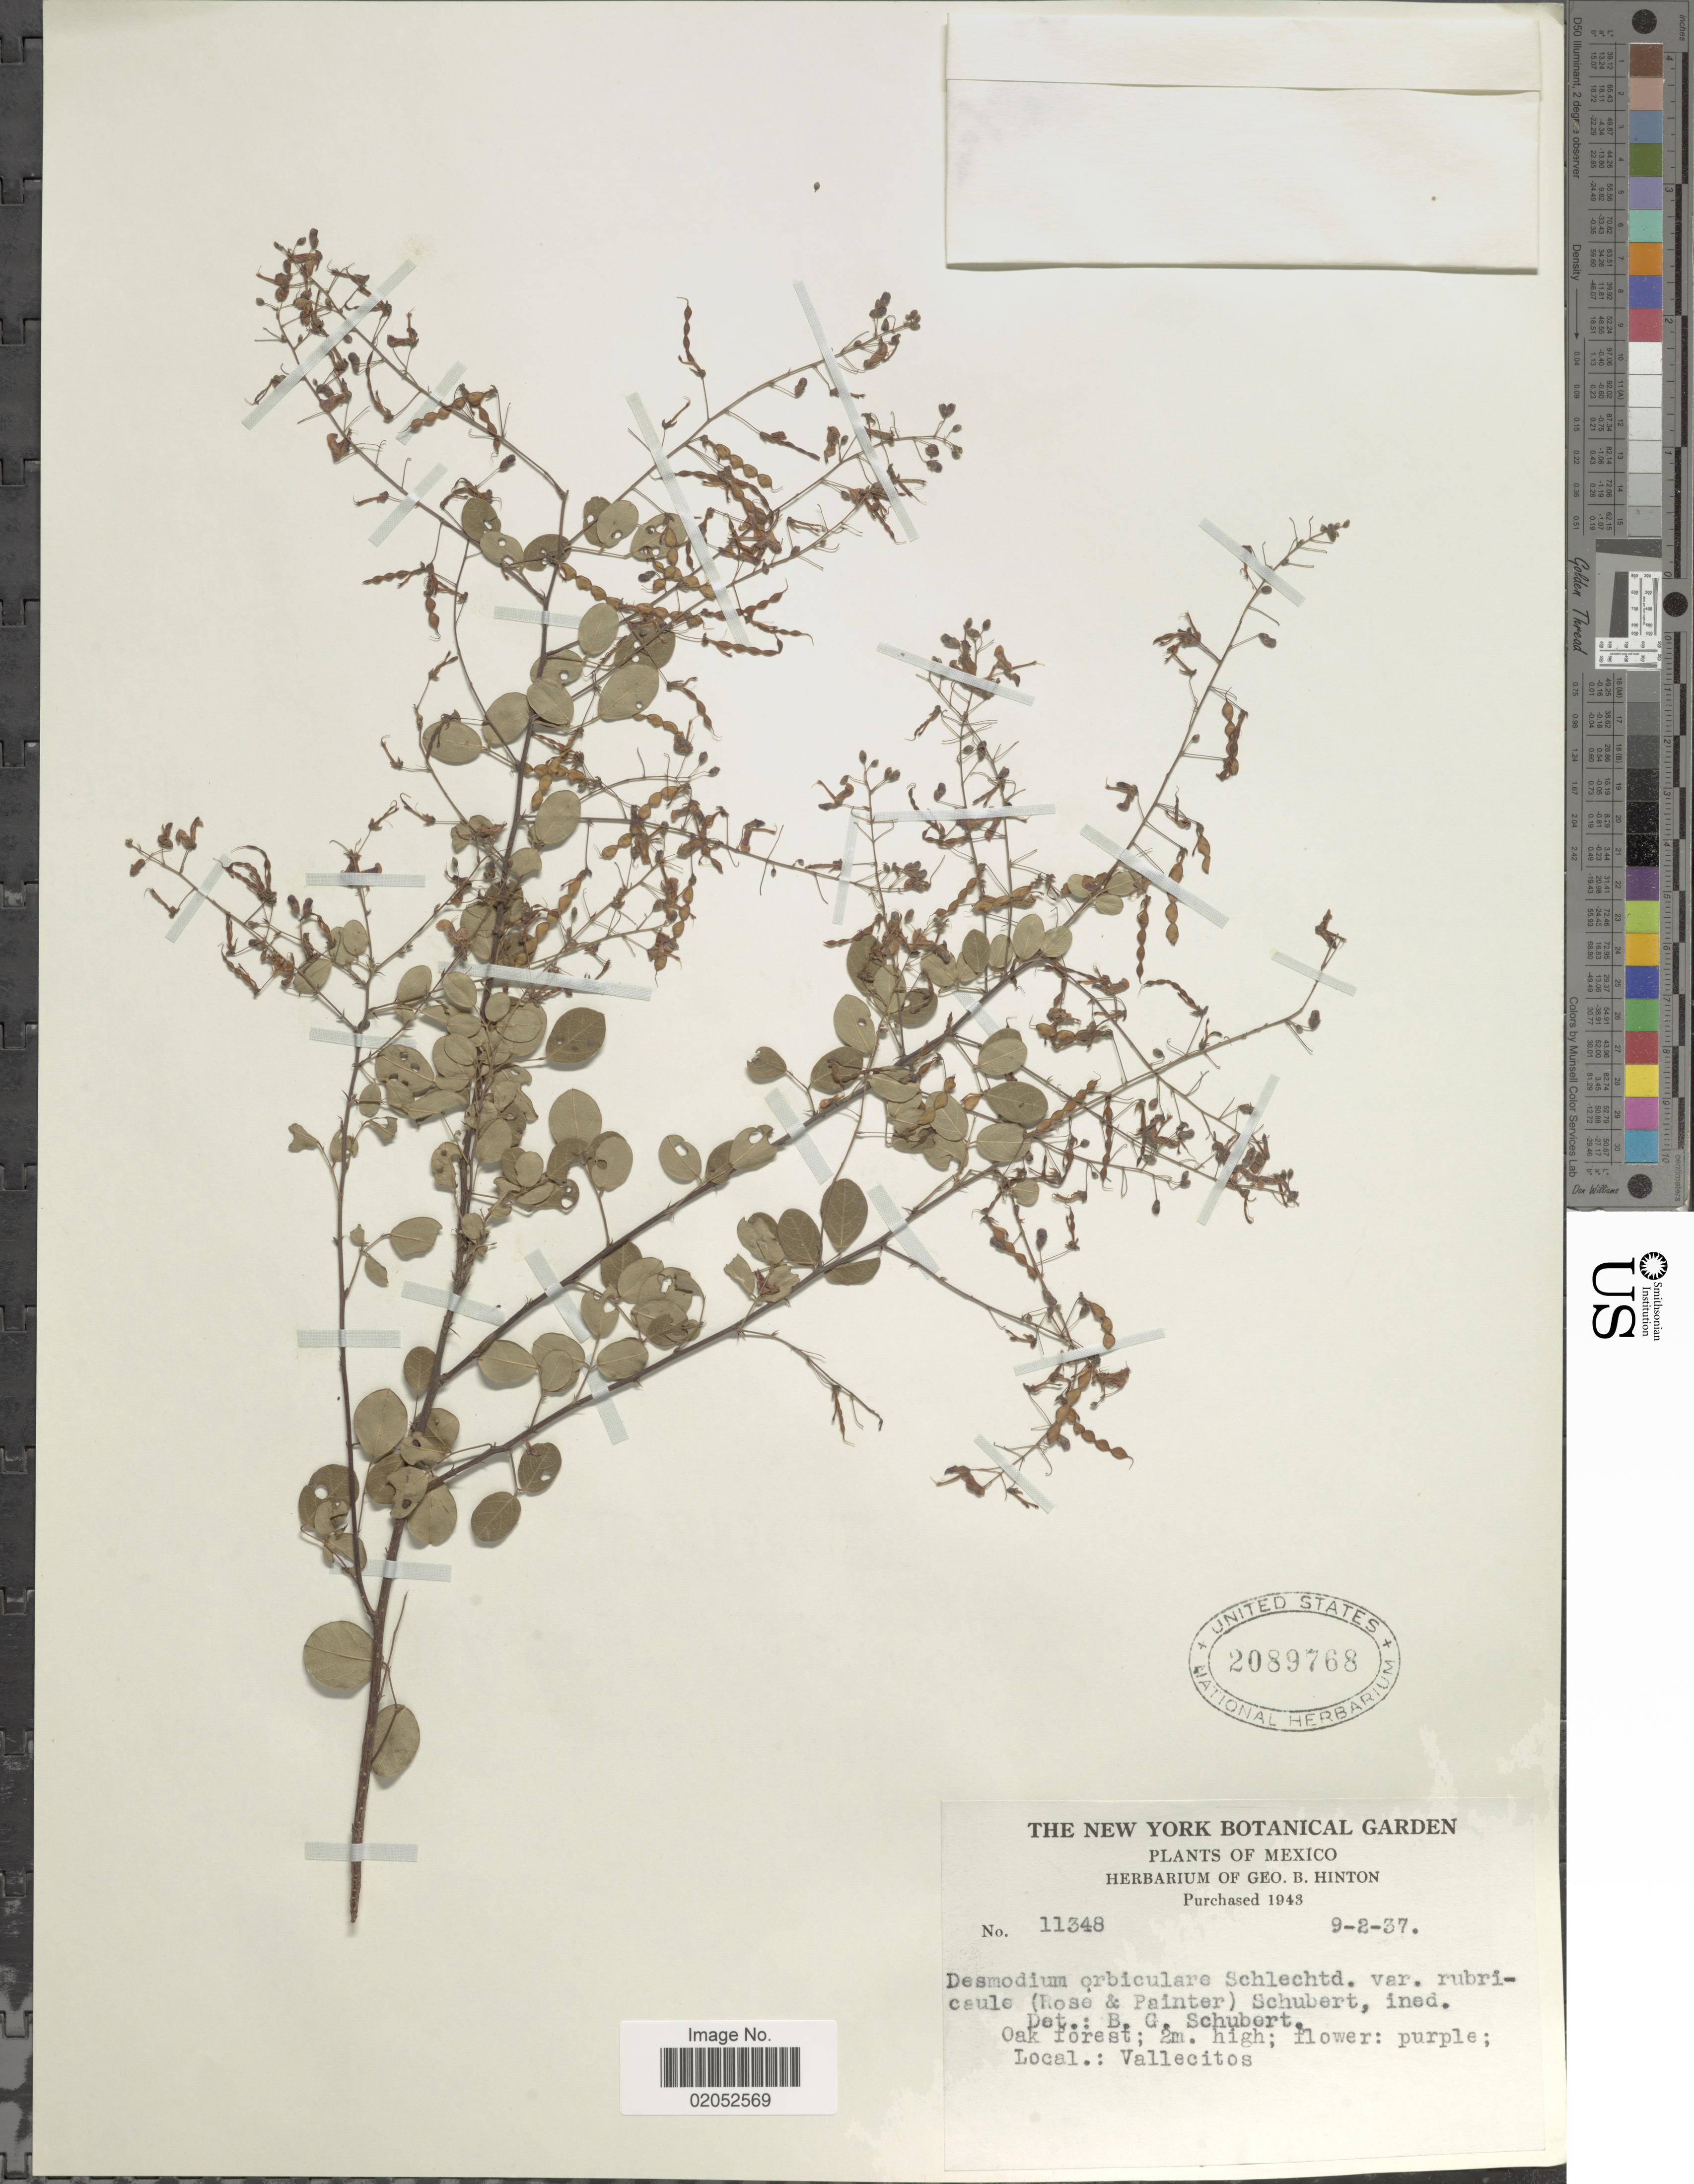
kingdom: Plantae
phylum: Tracheophyta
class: Magnoliopsida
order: Fabales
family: Fabaceae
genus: Desmodium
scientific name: Desmodium orbiculare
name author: Schltdl.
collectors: ex herb. G. B. Hinton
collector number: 11348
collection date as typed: Transcribed d/m/y: 9/2/37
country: Mexico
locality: Oak Forest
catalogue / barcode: US 2089768